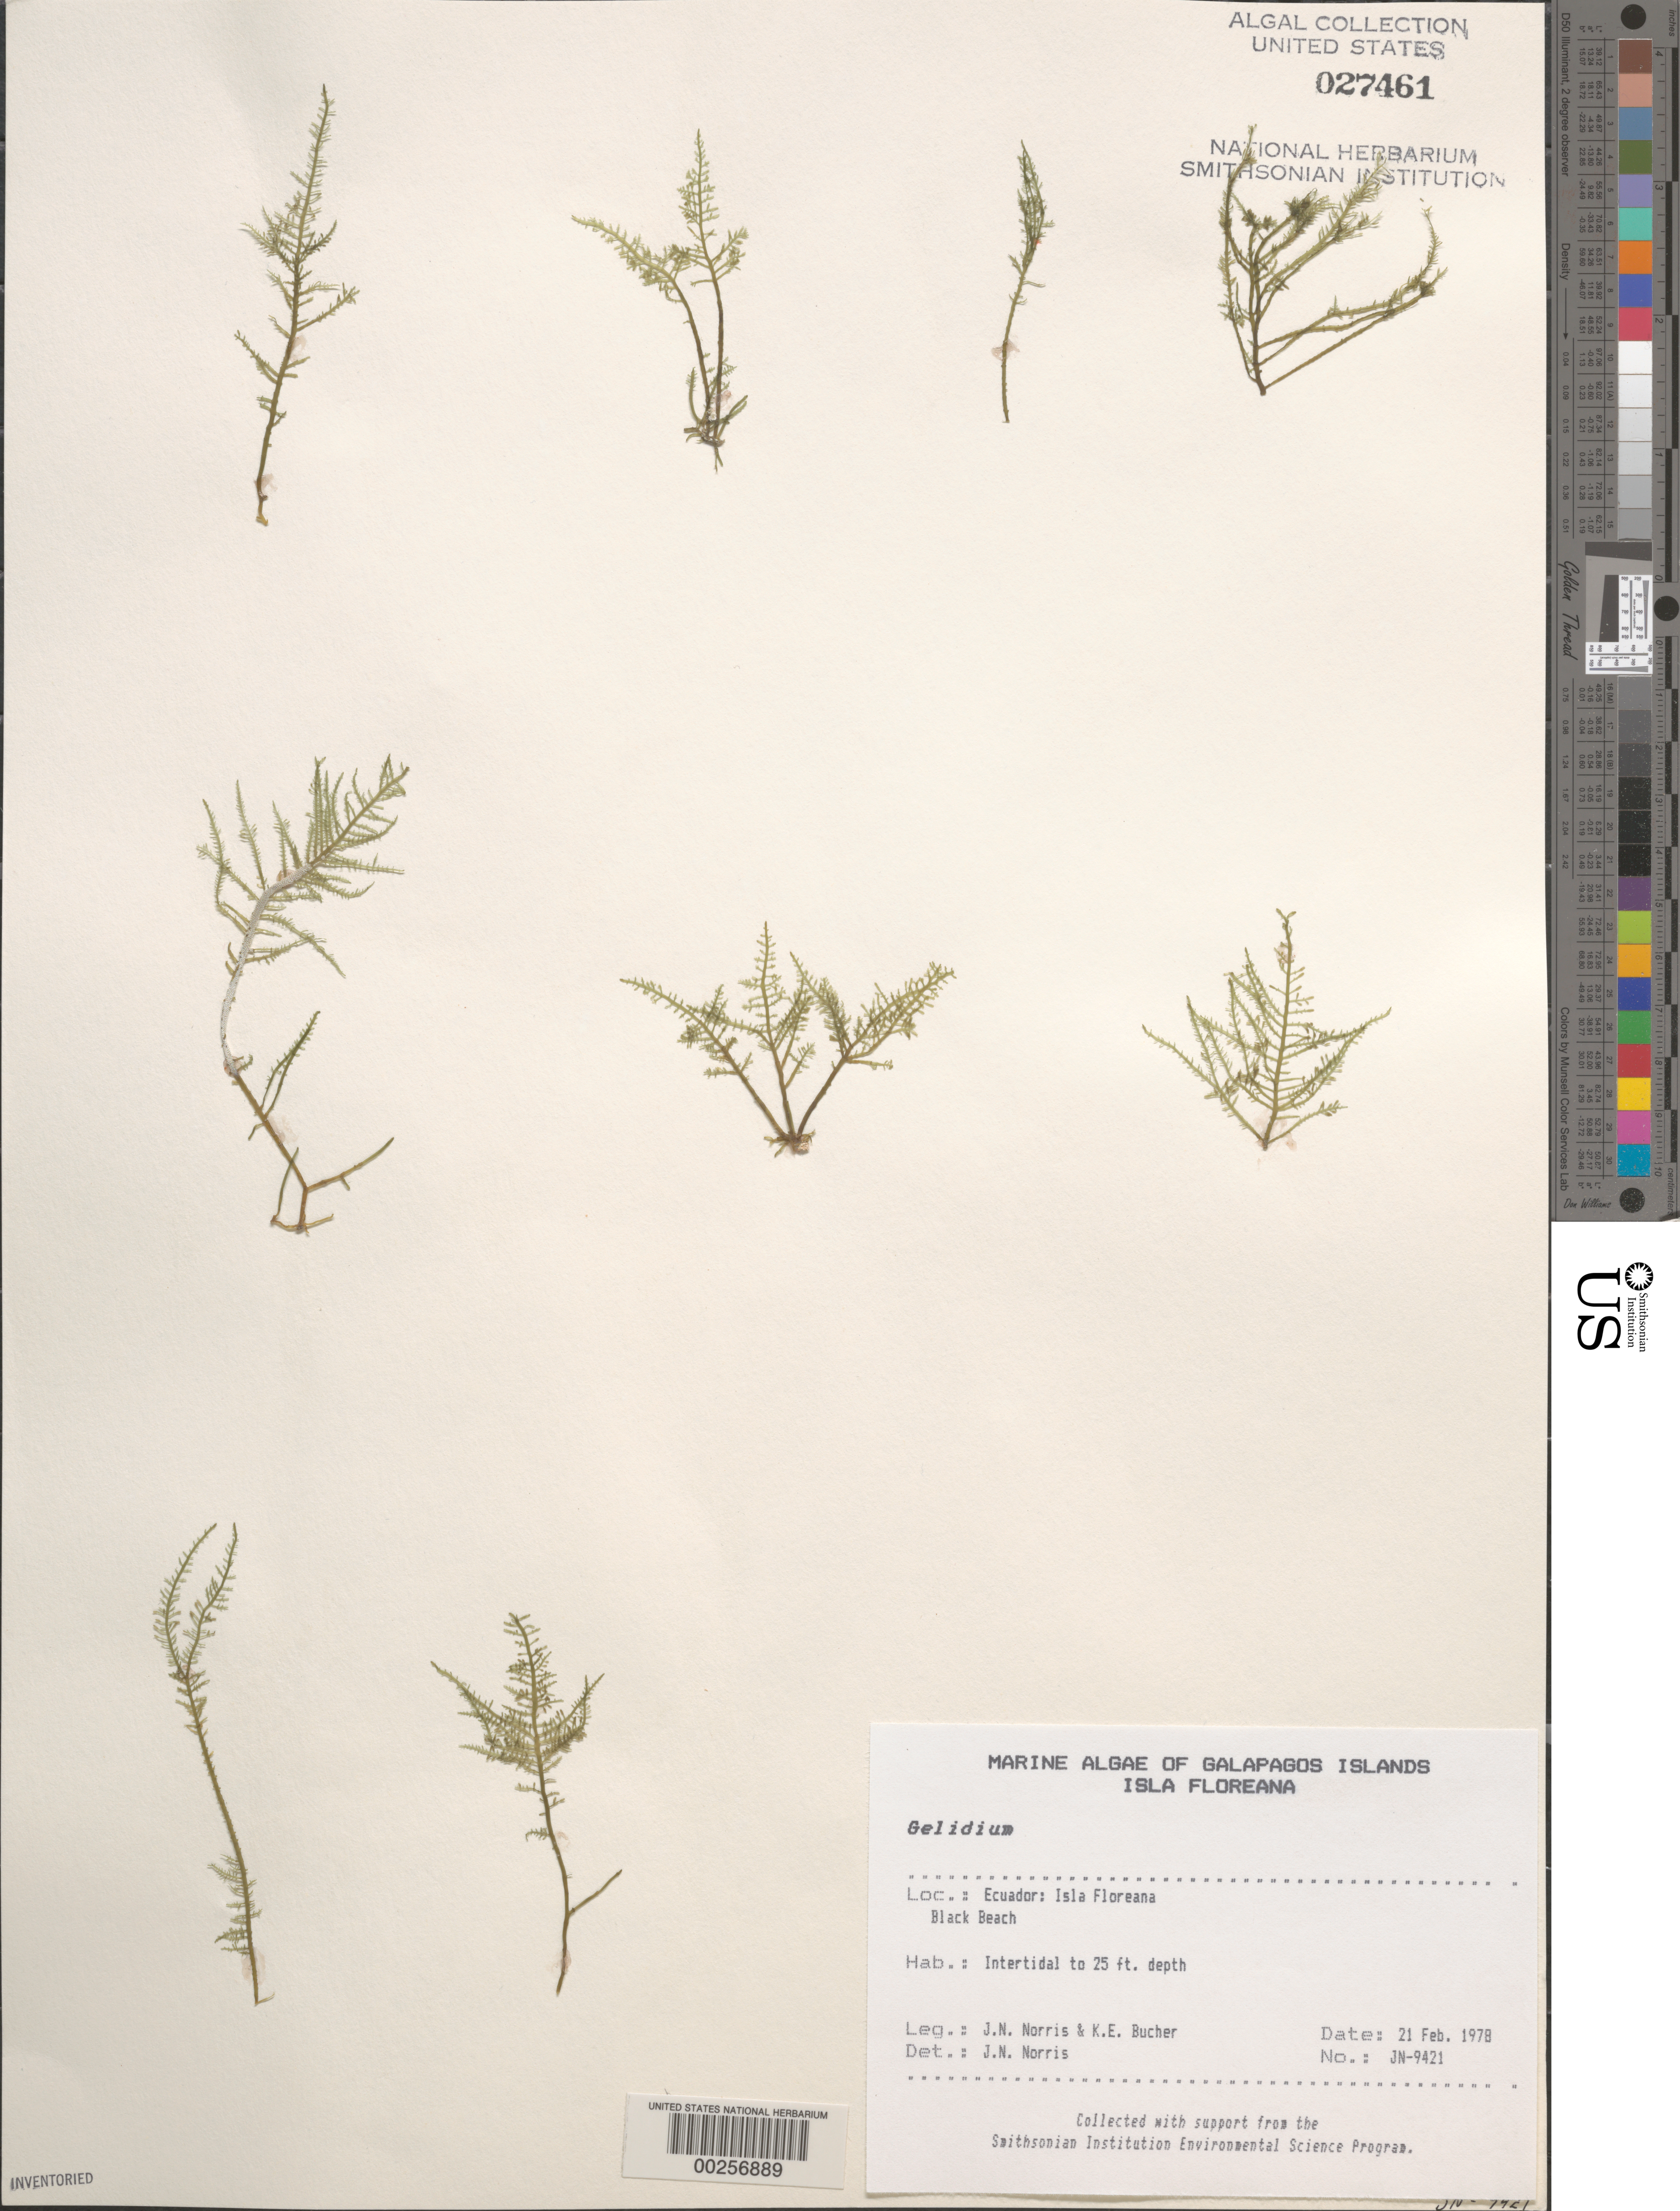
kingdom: Plantae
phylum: Rhodophyta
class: Florideophyceae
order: Gelidiales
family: Gelidiaceae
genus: Gelidium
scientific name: Gelidium sp.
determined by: Norris, James N.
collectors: J. N. Norris & K. E. Bucher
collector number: JN-9421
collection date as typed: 21 Feb 1978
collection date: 1978-02-21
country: Ecuador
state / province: Colón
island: Floreana [Charles, Santa Maria]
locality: Black Beach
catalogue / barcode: US 27461